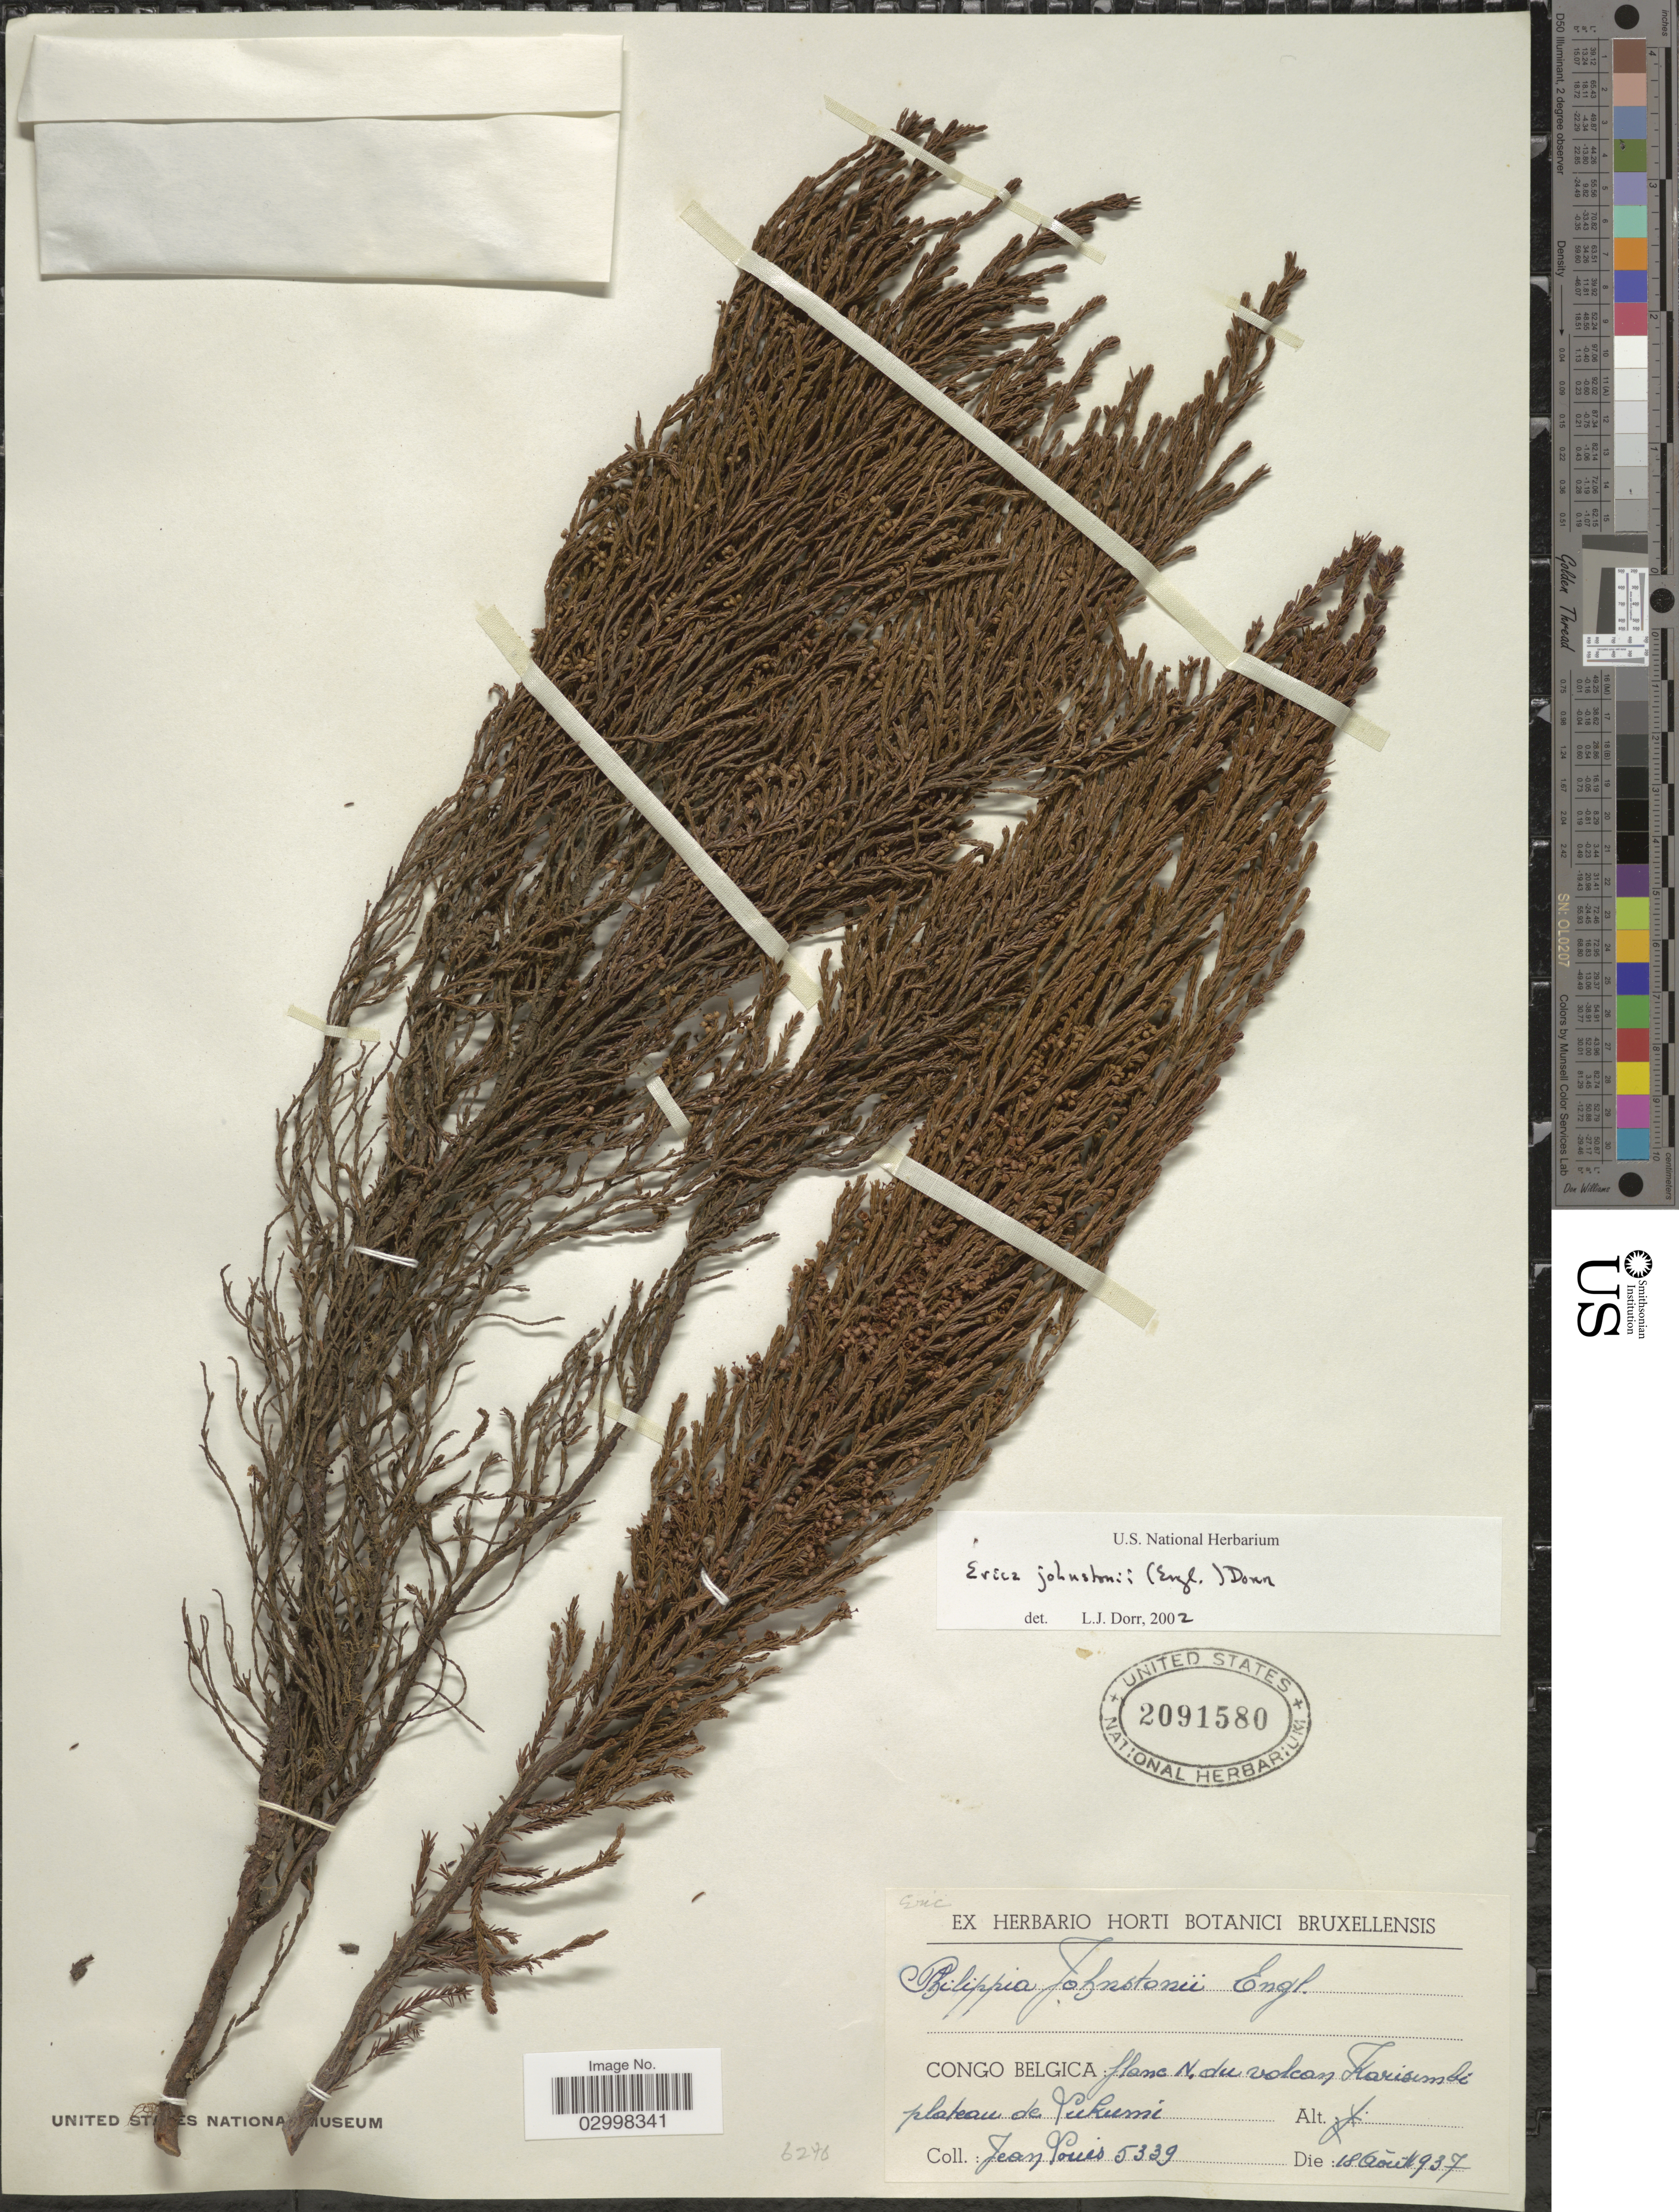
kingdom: Plantae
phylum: Tracheophyta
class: Magnoliopsida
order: Ericales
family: Ericaceae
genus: Erica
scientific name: Erica johnstonii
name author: (Schweinf. ex Engl.) Dorr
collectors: J. Louis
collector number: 5339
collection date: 1937-08-18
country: Congo, Democratic Republic of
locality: Congo Belgica: flanc N du volcan Karisimbí plateau de Lukumi.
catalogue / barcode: US 2091580